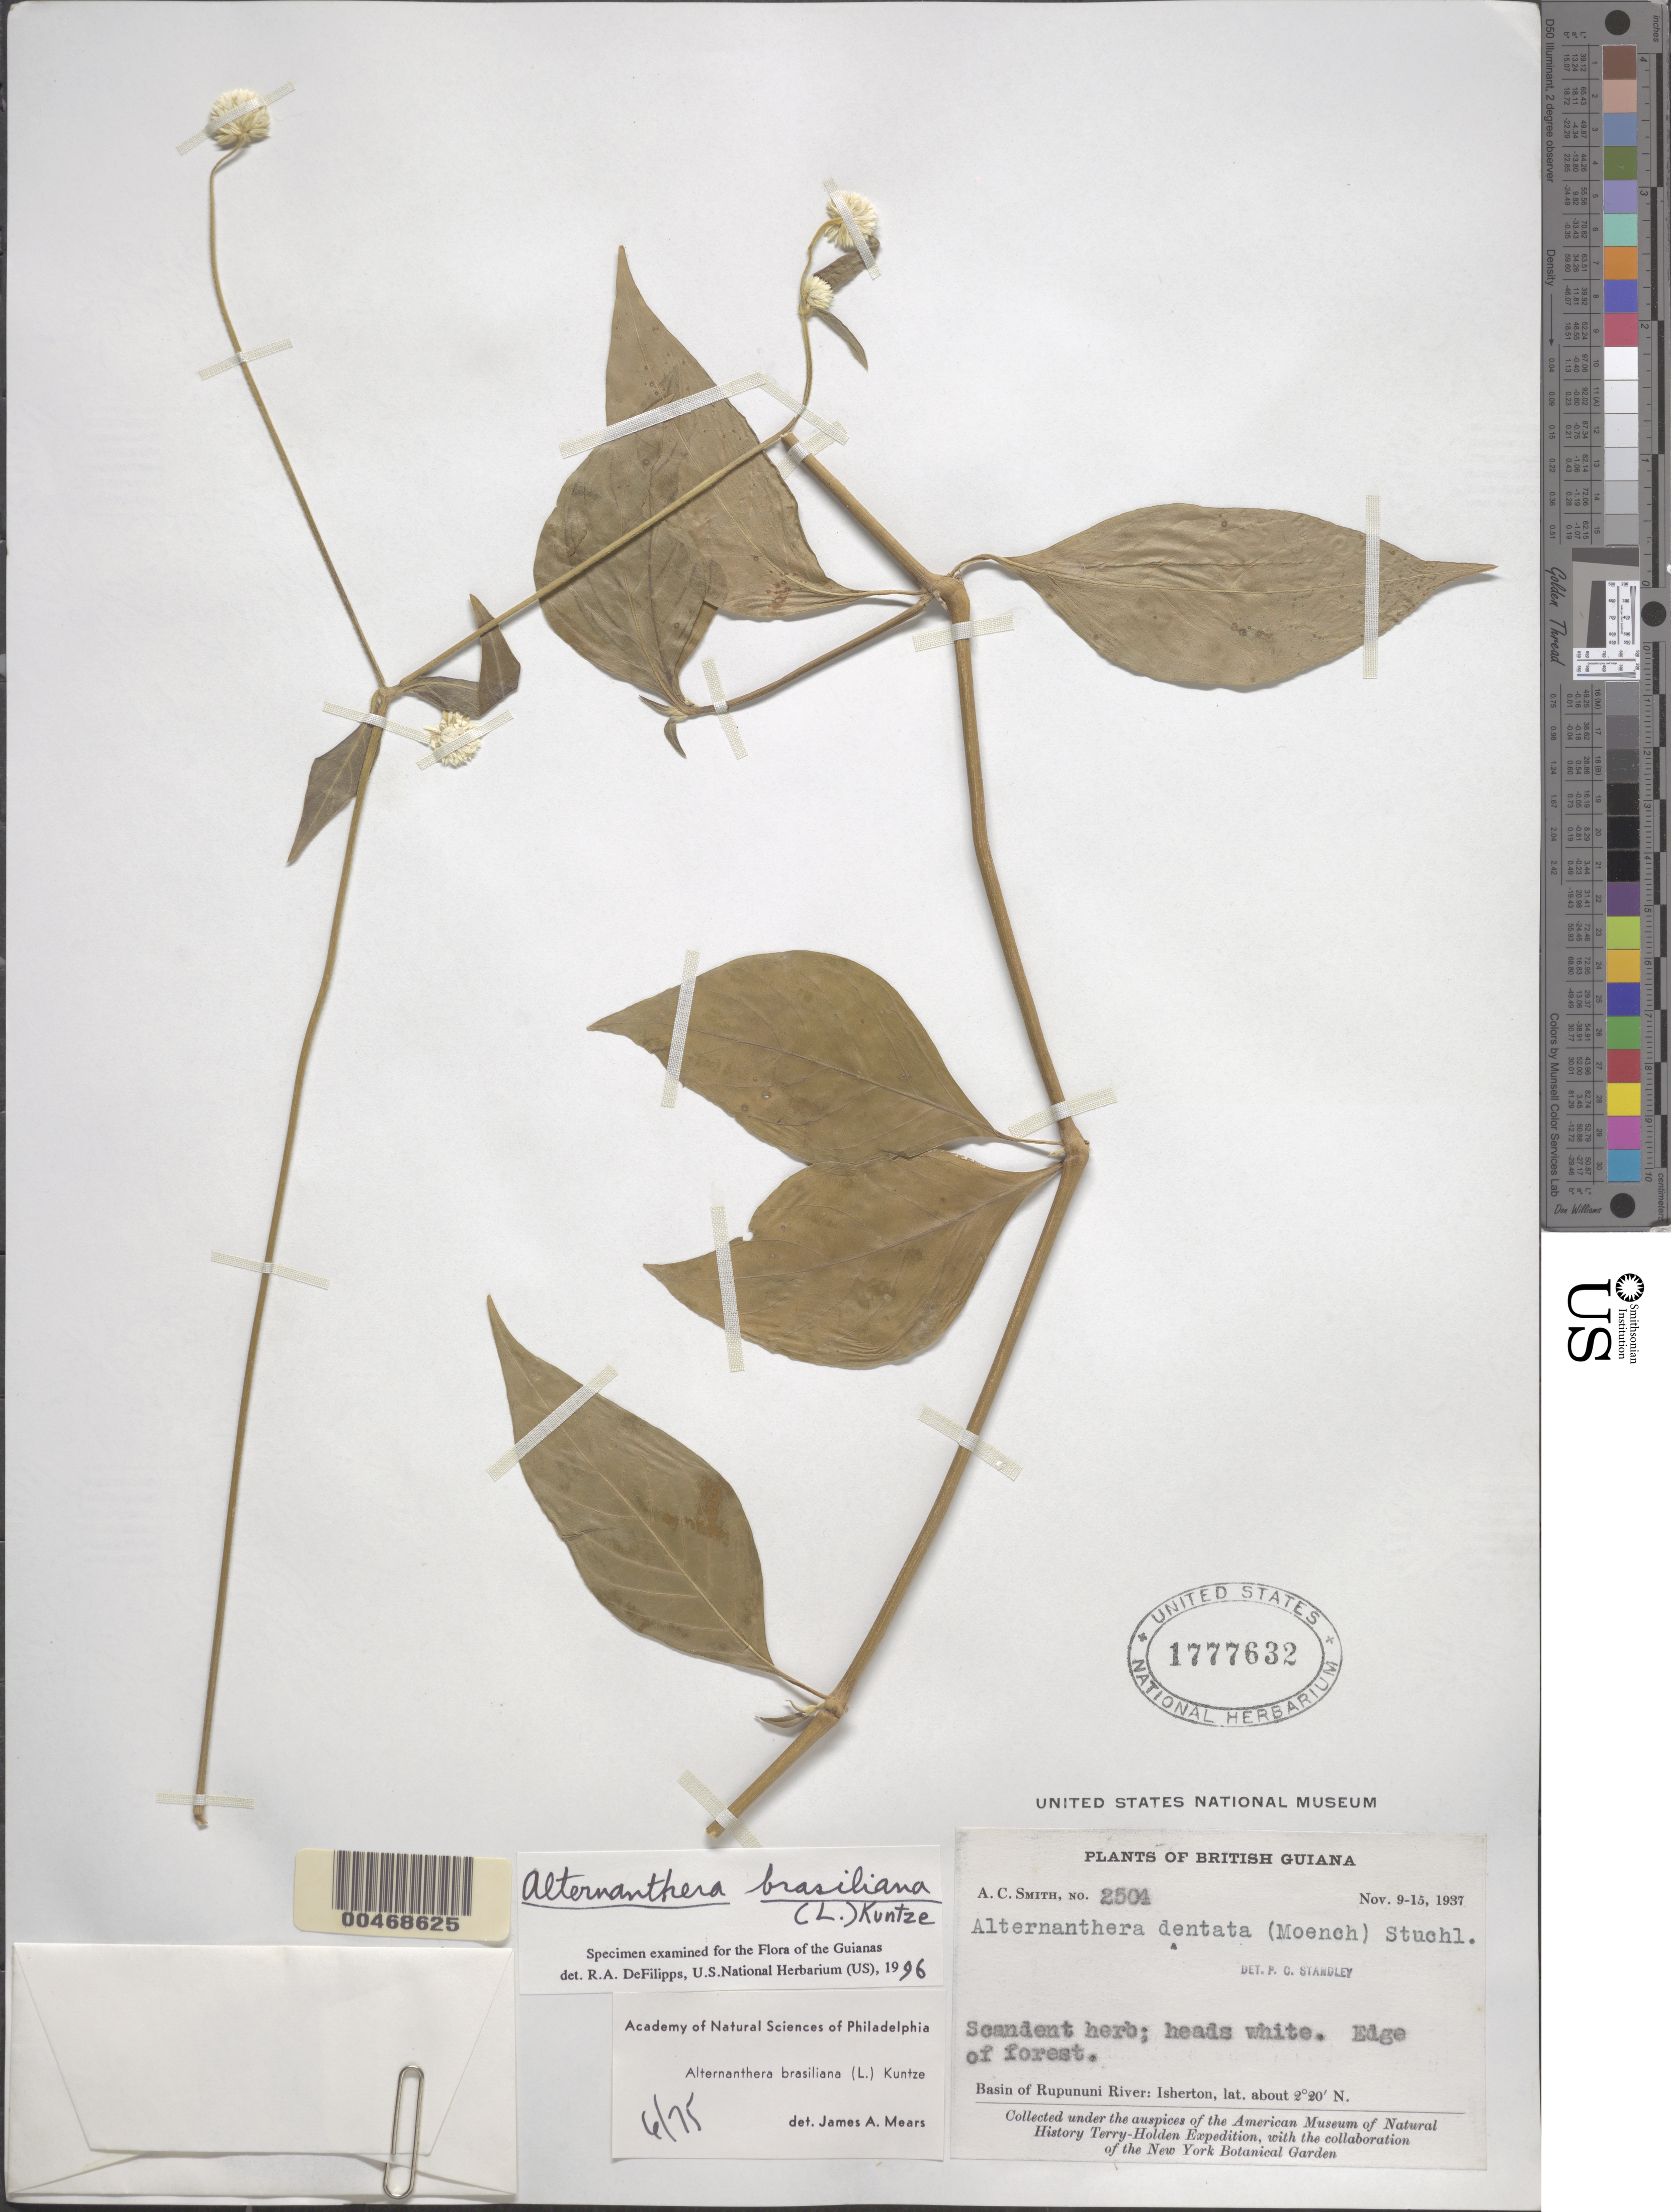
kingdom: Plantae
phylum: Tracheophyta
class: Magnoliopsida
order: Caryophyllales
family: Amaranthaceae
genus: Alternanthera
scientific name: Alternanthera brasiliana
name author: (L.) Kuntze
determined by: DeFilipps, R. A.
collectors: A. C. Smith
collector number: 2504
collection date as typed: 9-Nov-37 to 15-Nov-37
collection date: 1937-11-09/1937-11-15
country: Guyana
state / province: U. Takutu-U. Essequibo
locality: Isherton, basin of Rupununi River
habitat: Edge of forest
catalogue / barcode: US 1777632